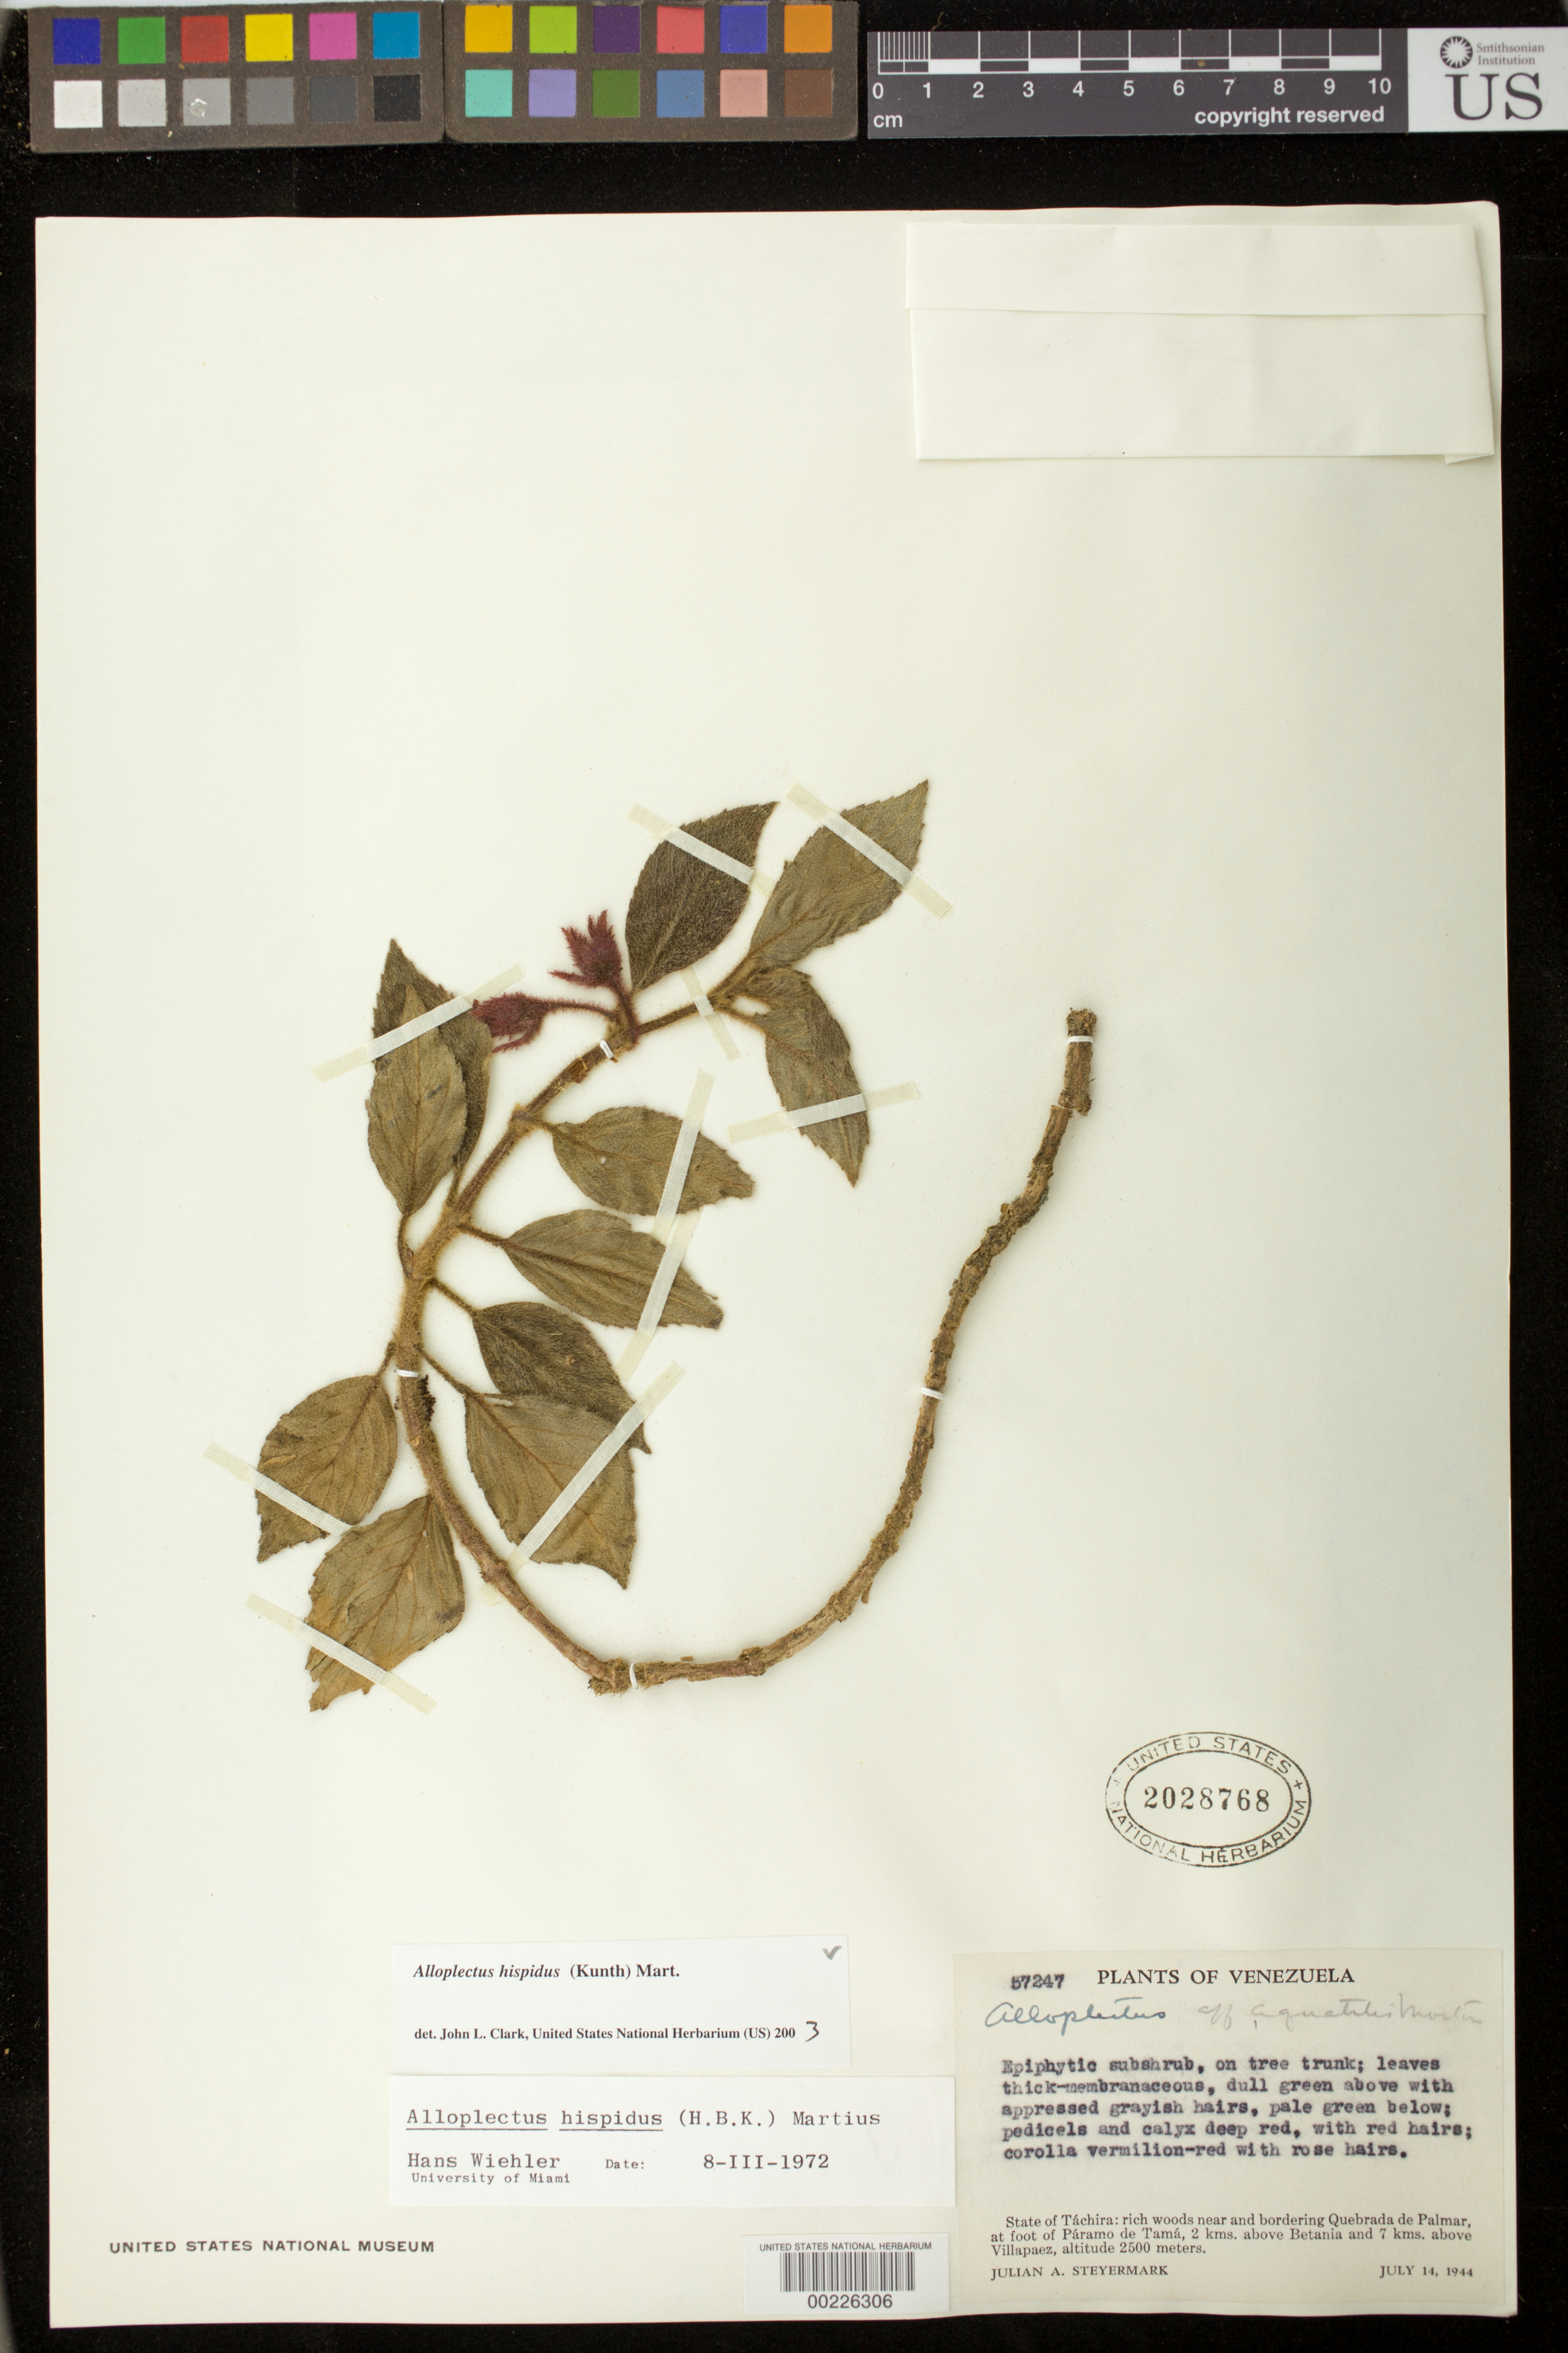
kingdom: Plantae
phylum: Tracheophyta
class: Magnoliopsida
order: Lamiales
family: Gesneriaceae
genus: Alloplectus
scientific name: Alloplectus hispidus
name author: (Kunth) Mart.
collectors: J. Steyermark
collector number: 57247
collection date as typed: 14 Jul 1944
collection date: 1944-07-14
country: Venezuela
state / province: Táchira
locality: Near & bordering Quebrada de Palmar, at foot of Paramo de Tama, 2 km above Betania and 7 km above Villapaez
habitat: Rich woods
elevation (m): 2500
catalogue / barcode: US 2028768